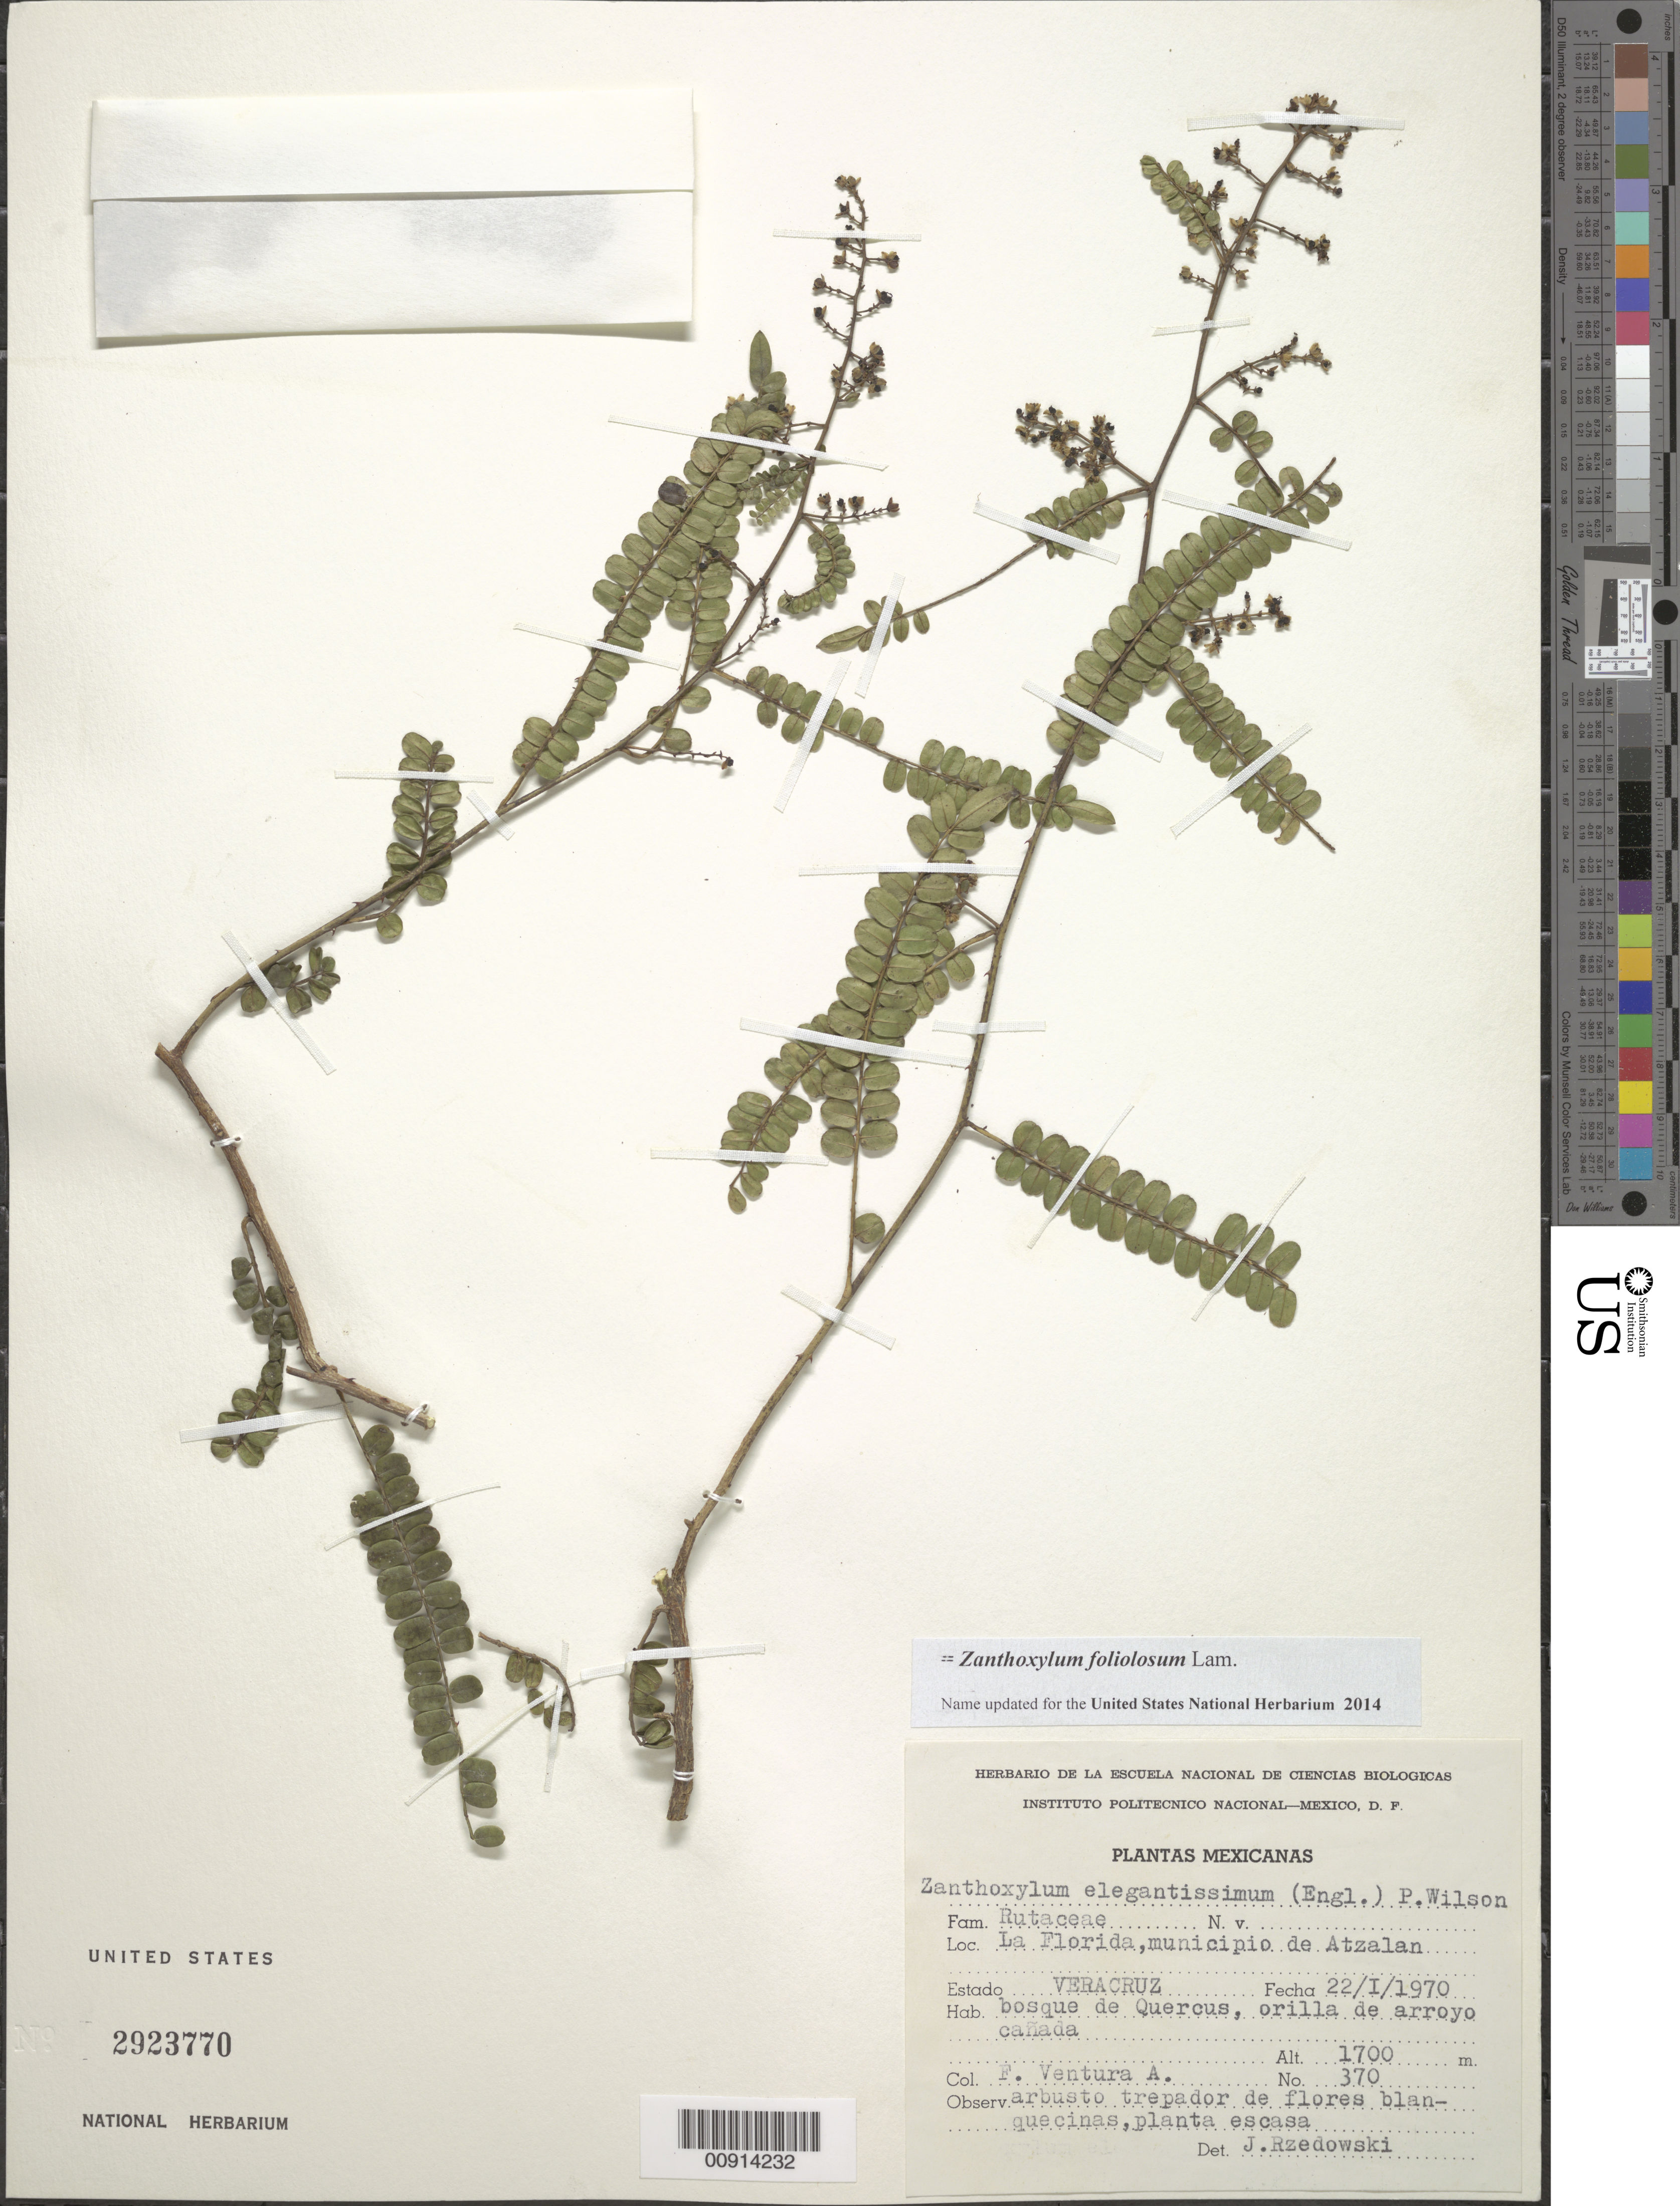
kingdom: Plantae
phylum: Tracheophyta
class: Magnoliopsida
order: Sapindales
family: Rutaceae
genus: Zanthoxylum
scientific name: Zanthoxylum elegantissimum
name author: (Engl.) P. Wilson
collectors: F. Ventura A.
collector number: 2370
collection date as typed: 22 Jan 1970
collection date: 1970-01-22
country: Mexico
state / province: Veracruz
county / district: Atzalan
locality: La Florida, municipio de Atzalan, Estado Veracruz.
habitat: Bosque de Quercus, orilla de arroyo cañada.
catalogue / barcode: US 2923770